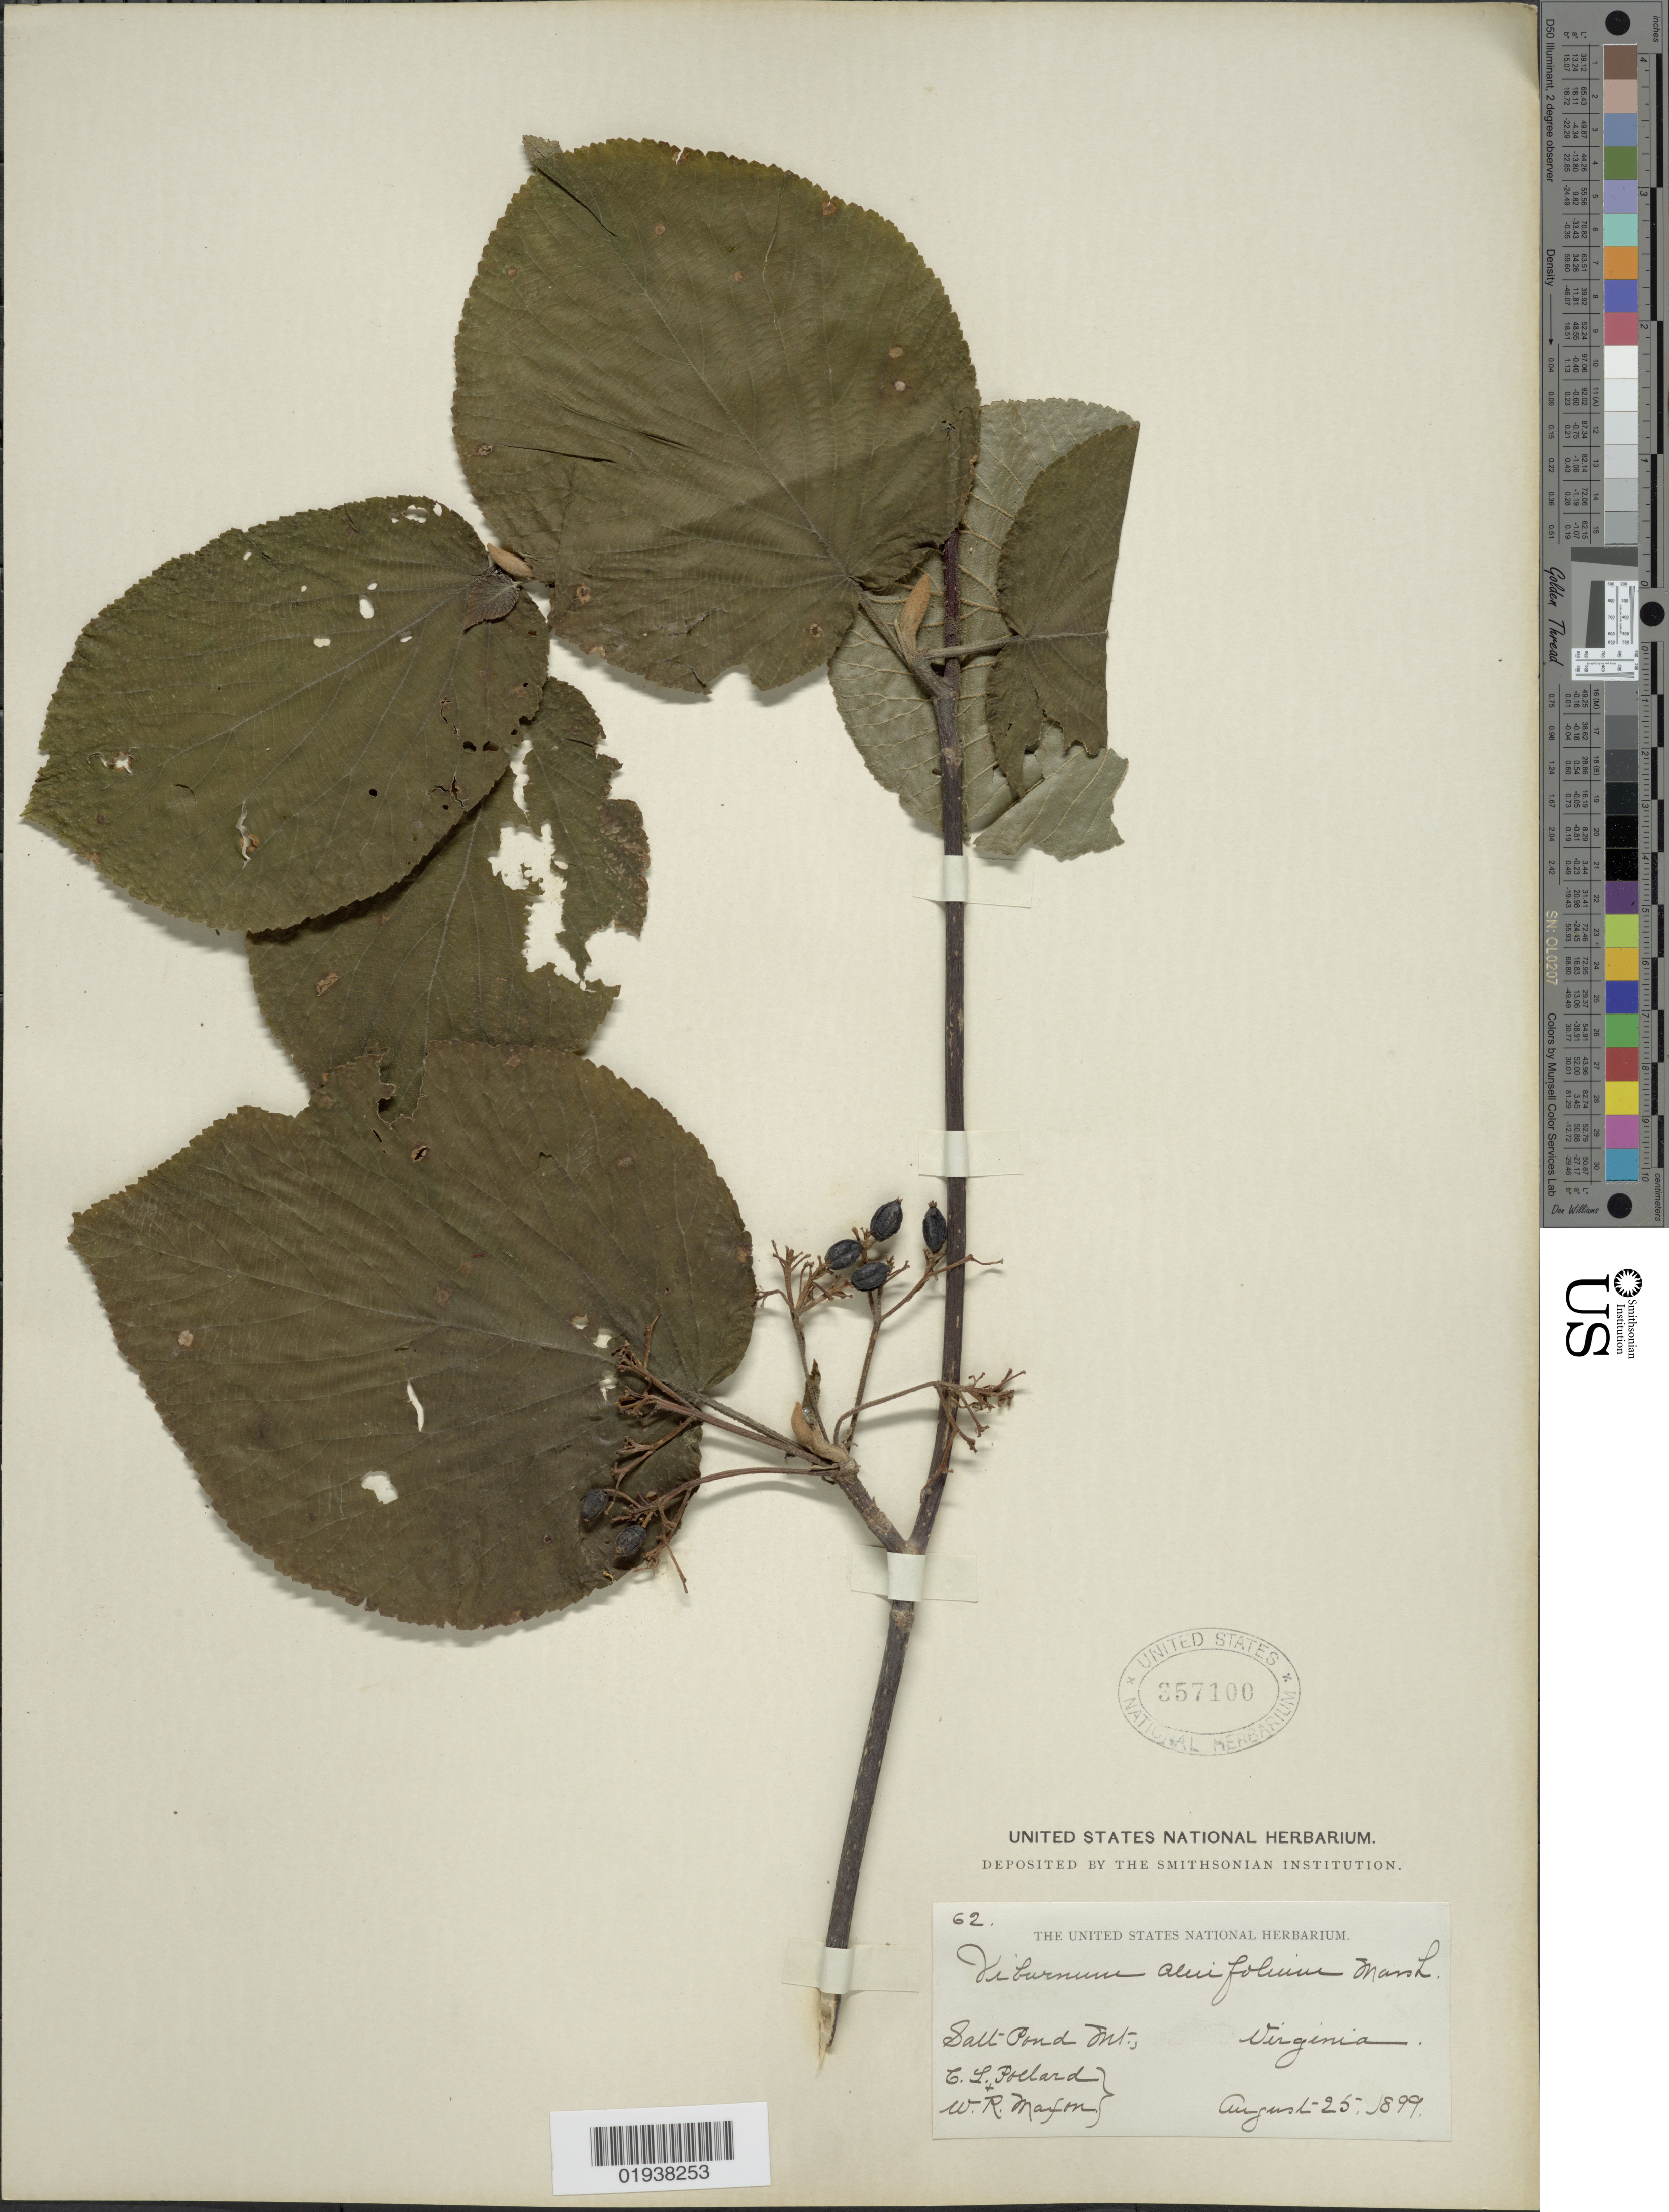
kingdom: Plantae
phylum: Tracheophyta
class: Magnoliopsida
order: Dipsacales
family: Viburnaceae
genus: Viburnum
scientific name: Viburnum alnifolium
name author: Marshall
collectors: E. L. Pollard & W. R. Maxon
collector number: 62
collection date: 1899-08-25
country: United States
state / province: Virginia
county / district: Giles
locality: Salt Pond Mts.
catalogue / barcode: US 357100